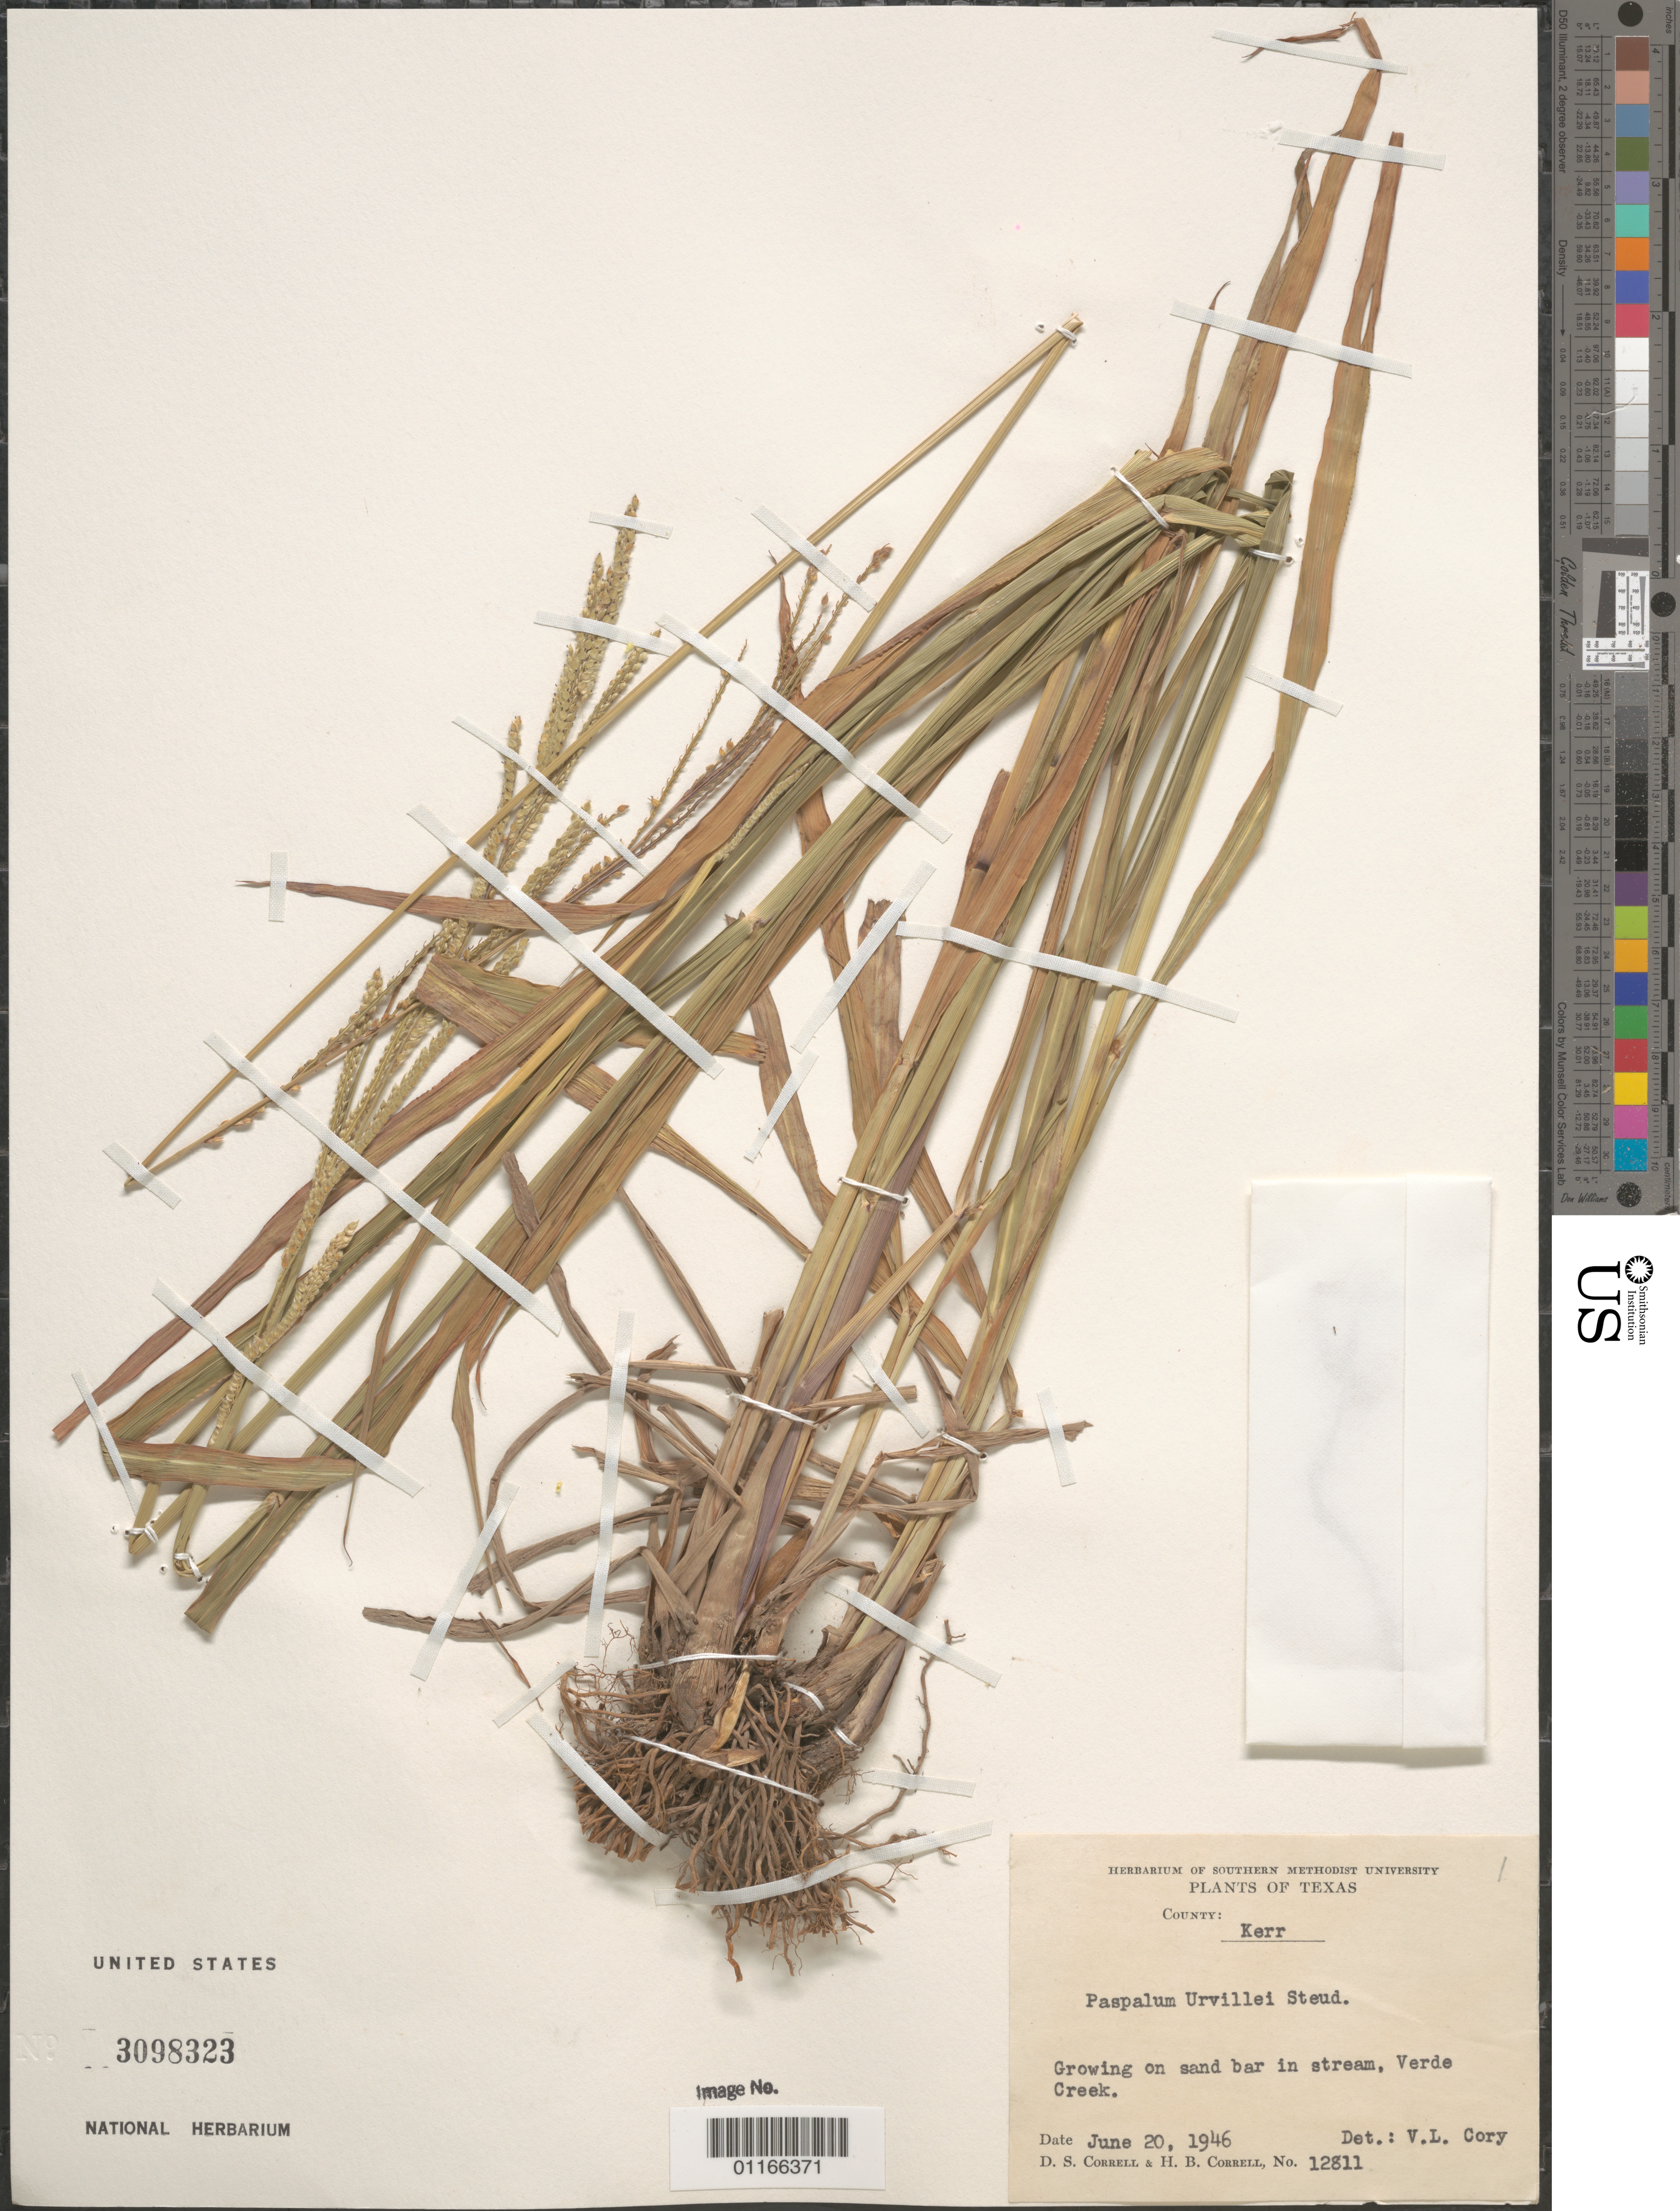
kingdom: Plantae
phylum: Tracheophyta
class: Liliopsida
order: Poales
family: Poaceae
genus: Paspalum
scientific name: Paspalum urvillei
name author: Steud.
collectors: D. S. Correll & H. Correll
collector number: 12811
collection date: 1946-06-20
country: United States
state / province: Texas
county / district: Kerr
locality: Verde Creek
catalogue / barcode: US 3098323